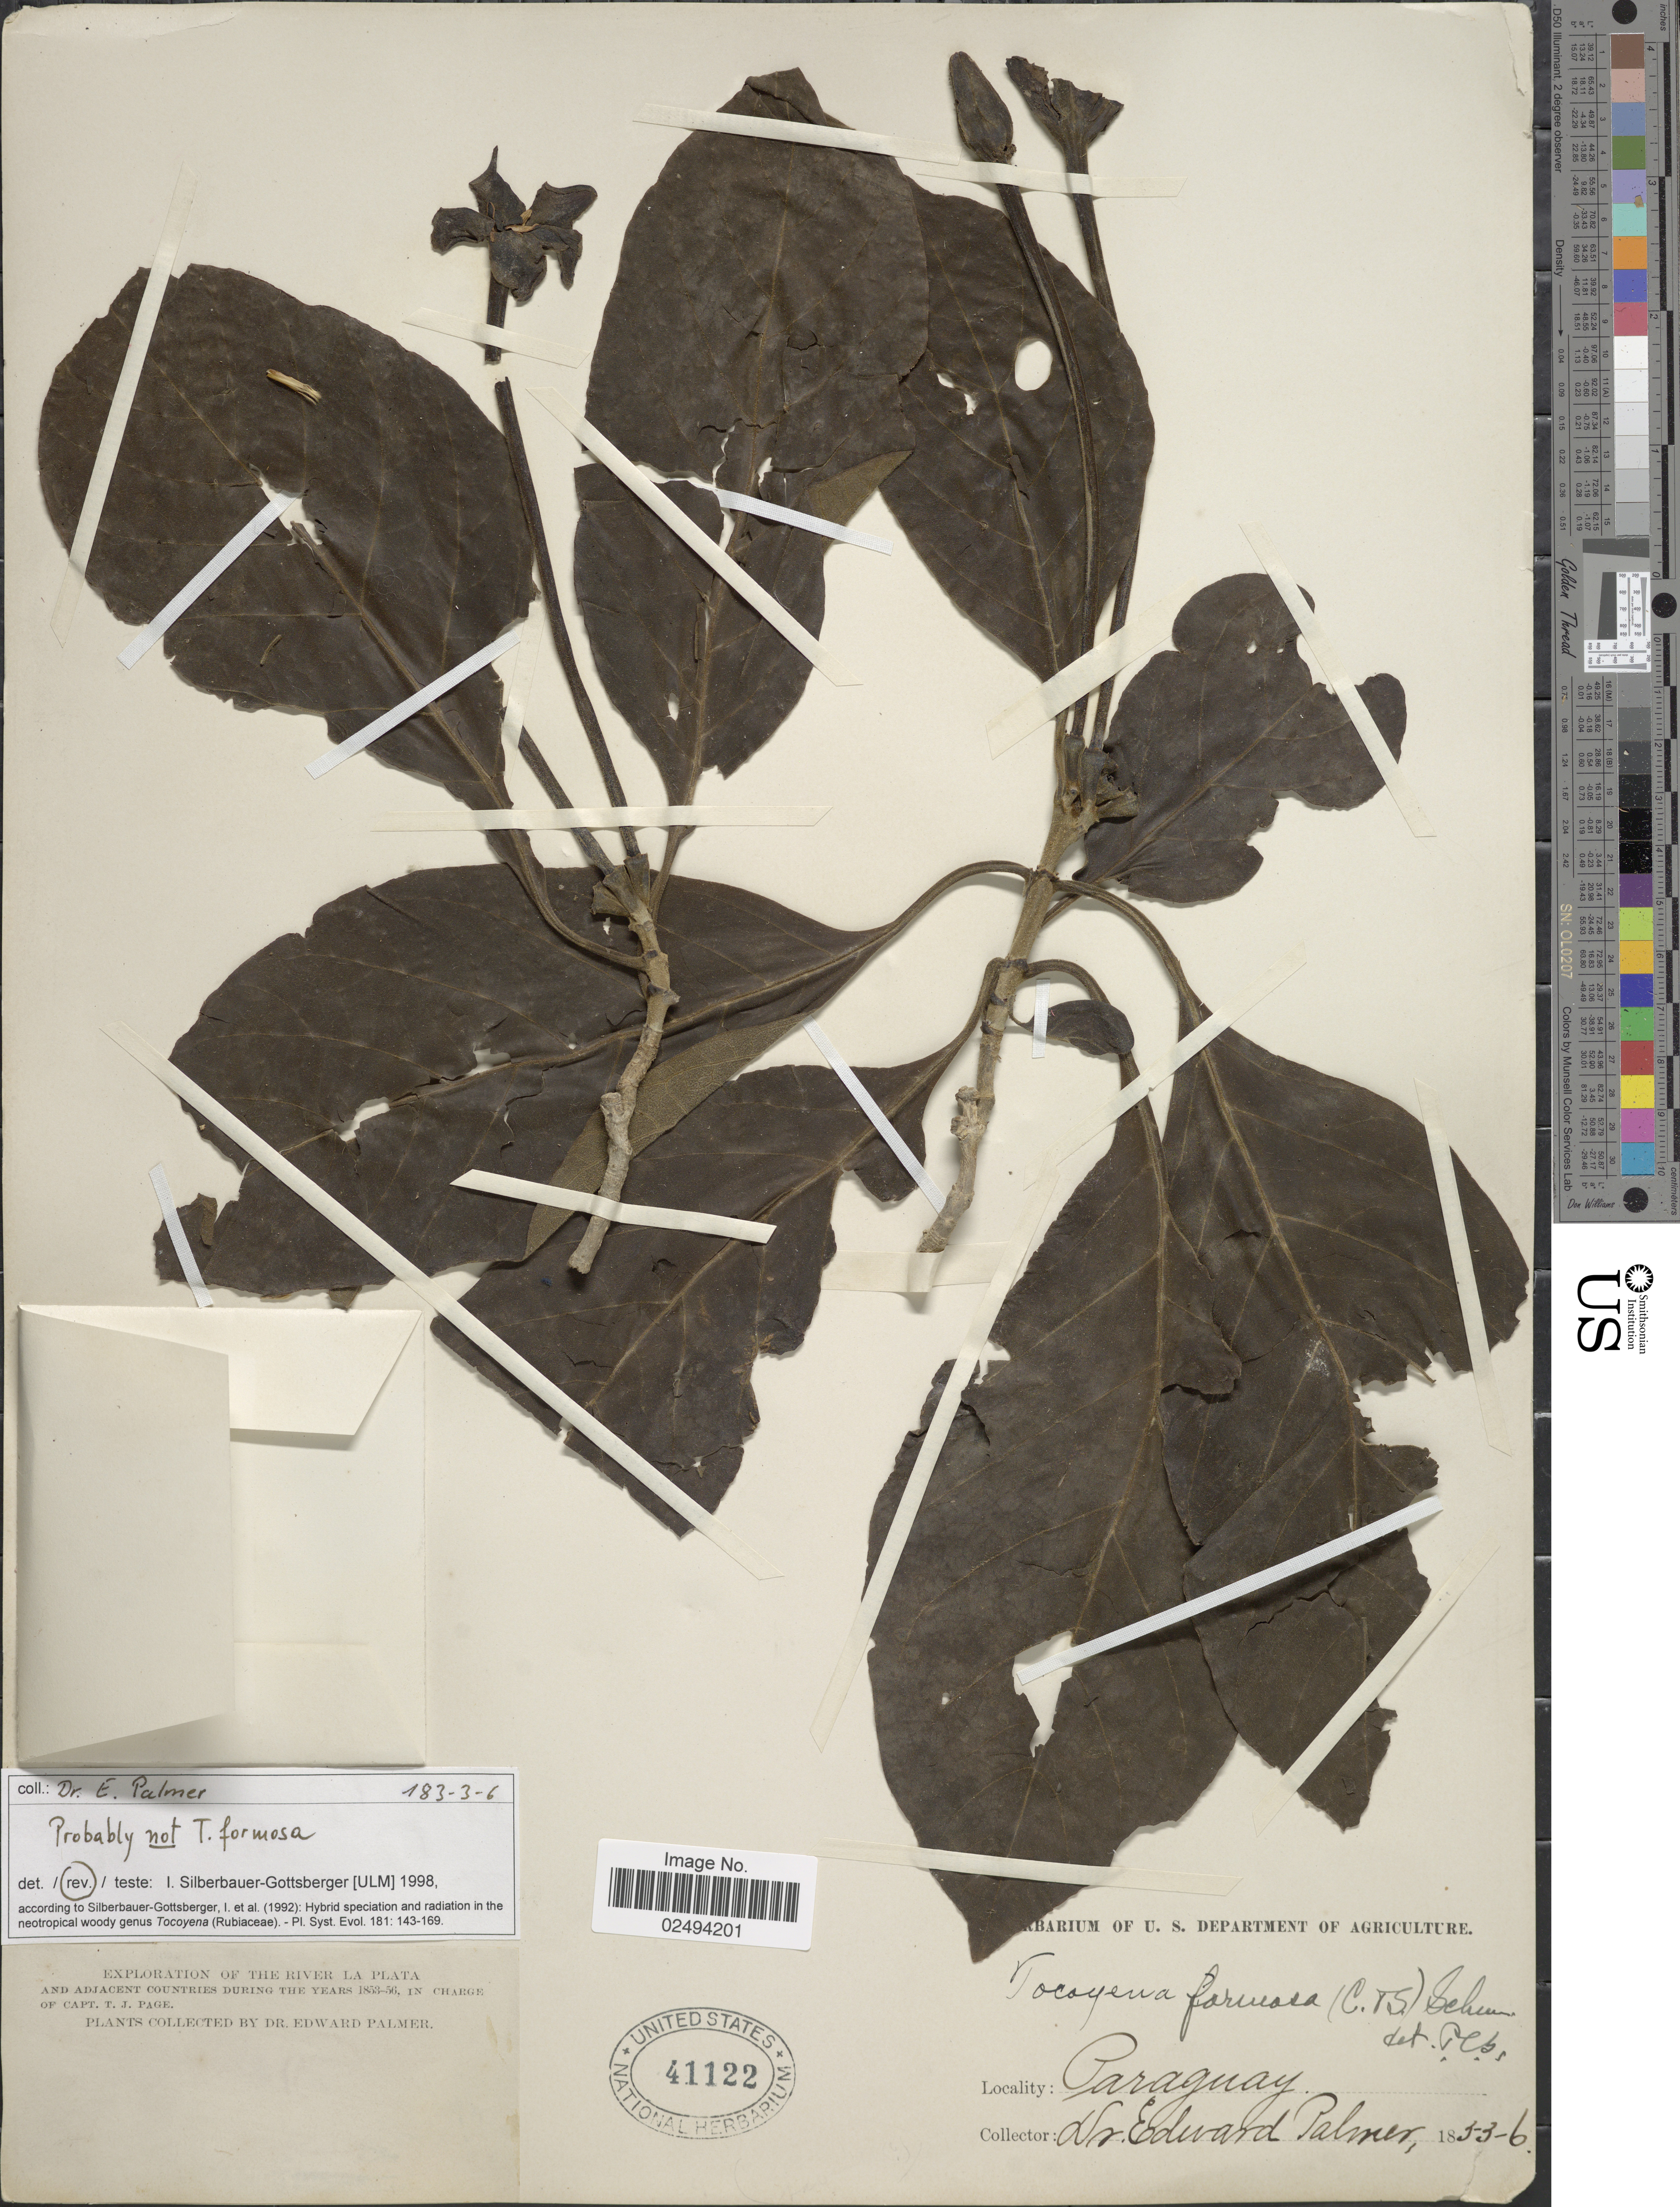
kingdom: Plantae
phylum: Tracheophyta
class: Magnoliopsida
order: Gentianales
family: Rubiaceae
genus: Tocoyena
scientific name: Tocoyena formosa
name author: (Cham. & Schltdl.) K. Schum.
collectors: E. Palmer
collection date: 1853/1856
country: Paraguay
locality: The River La Plata and Adjacent Countries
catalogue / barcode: US 41122